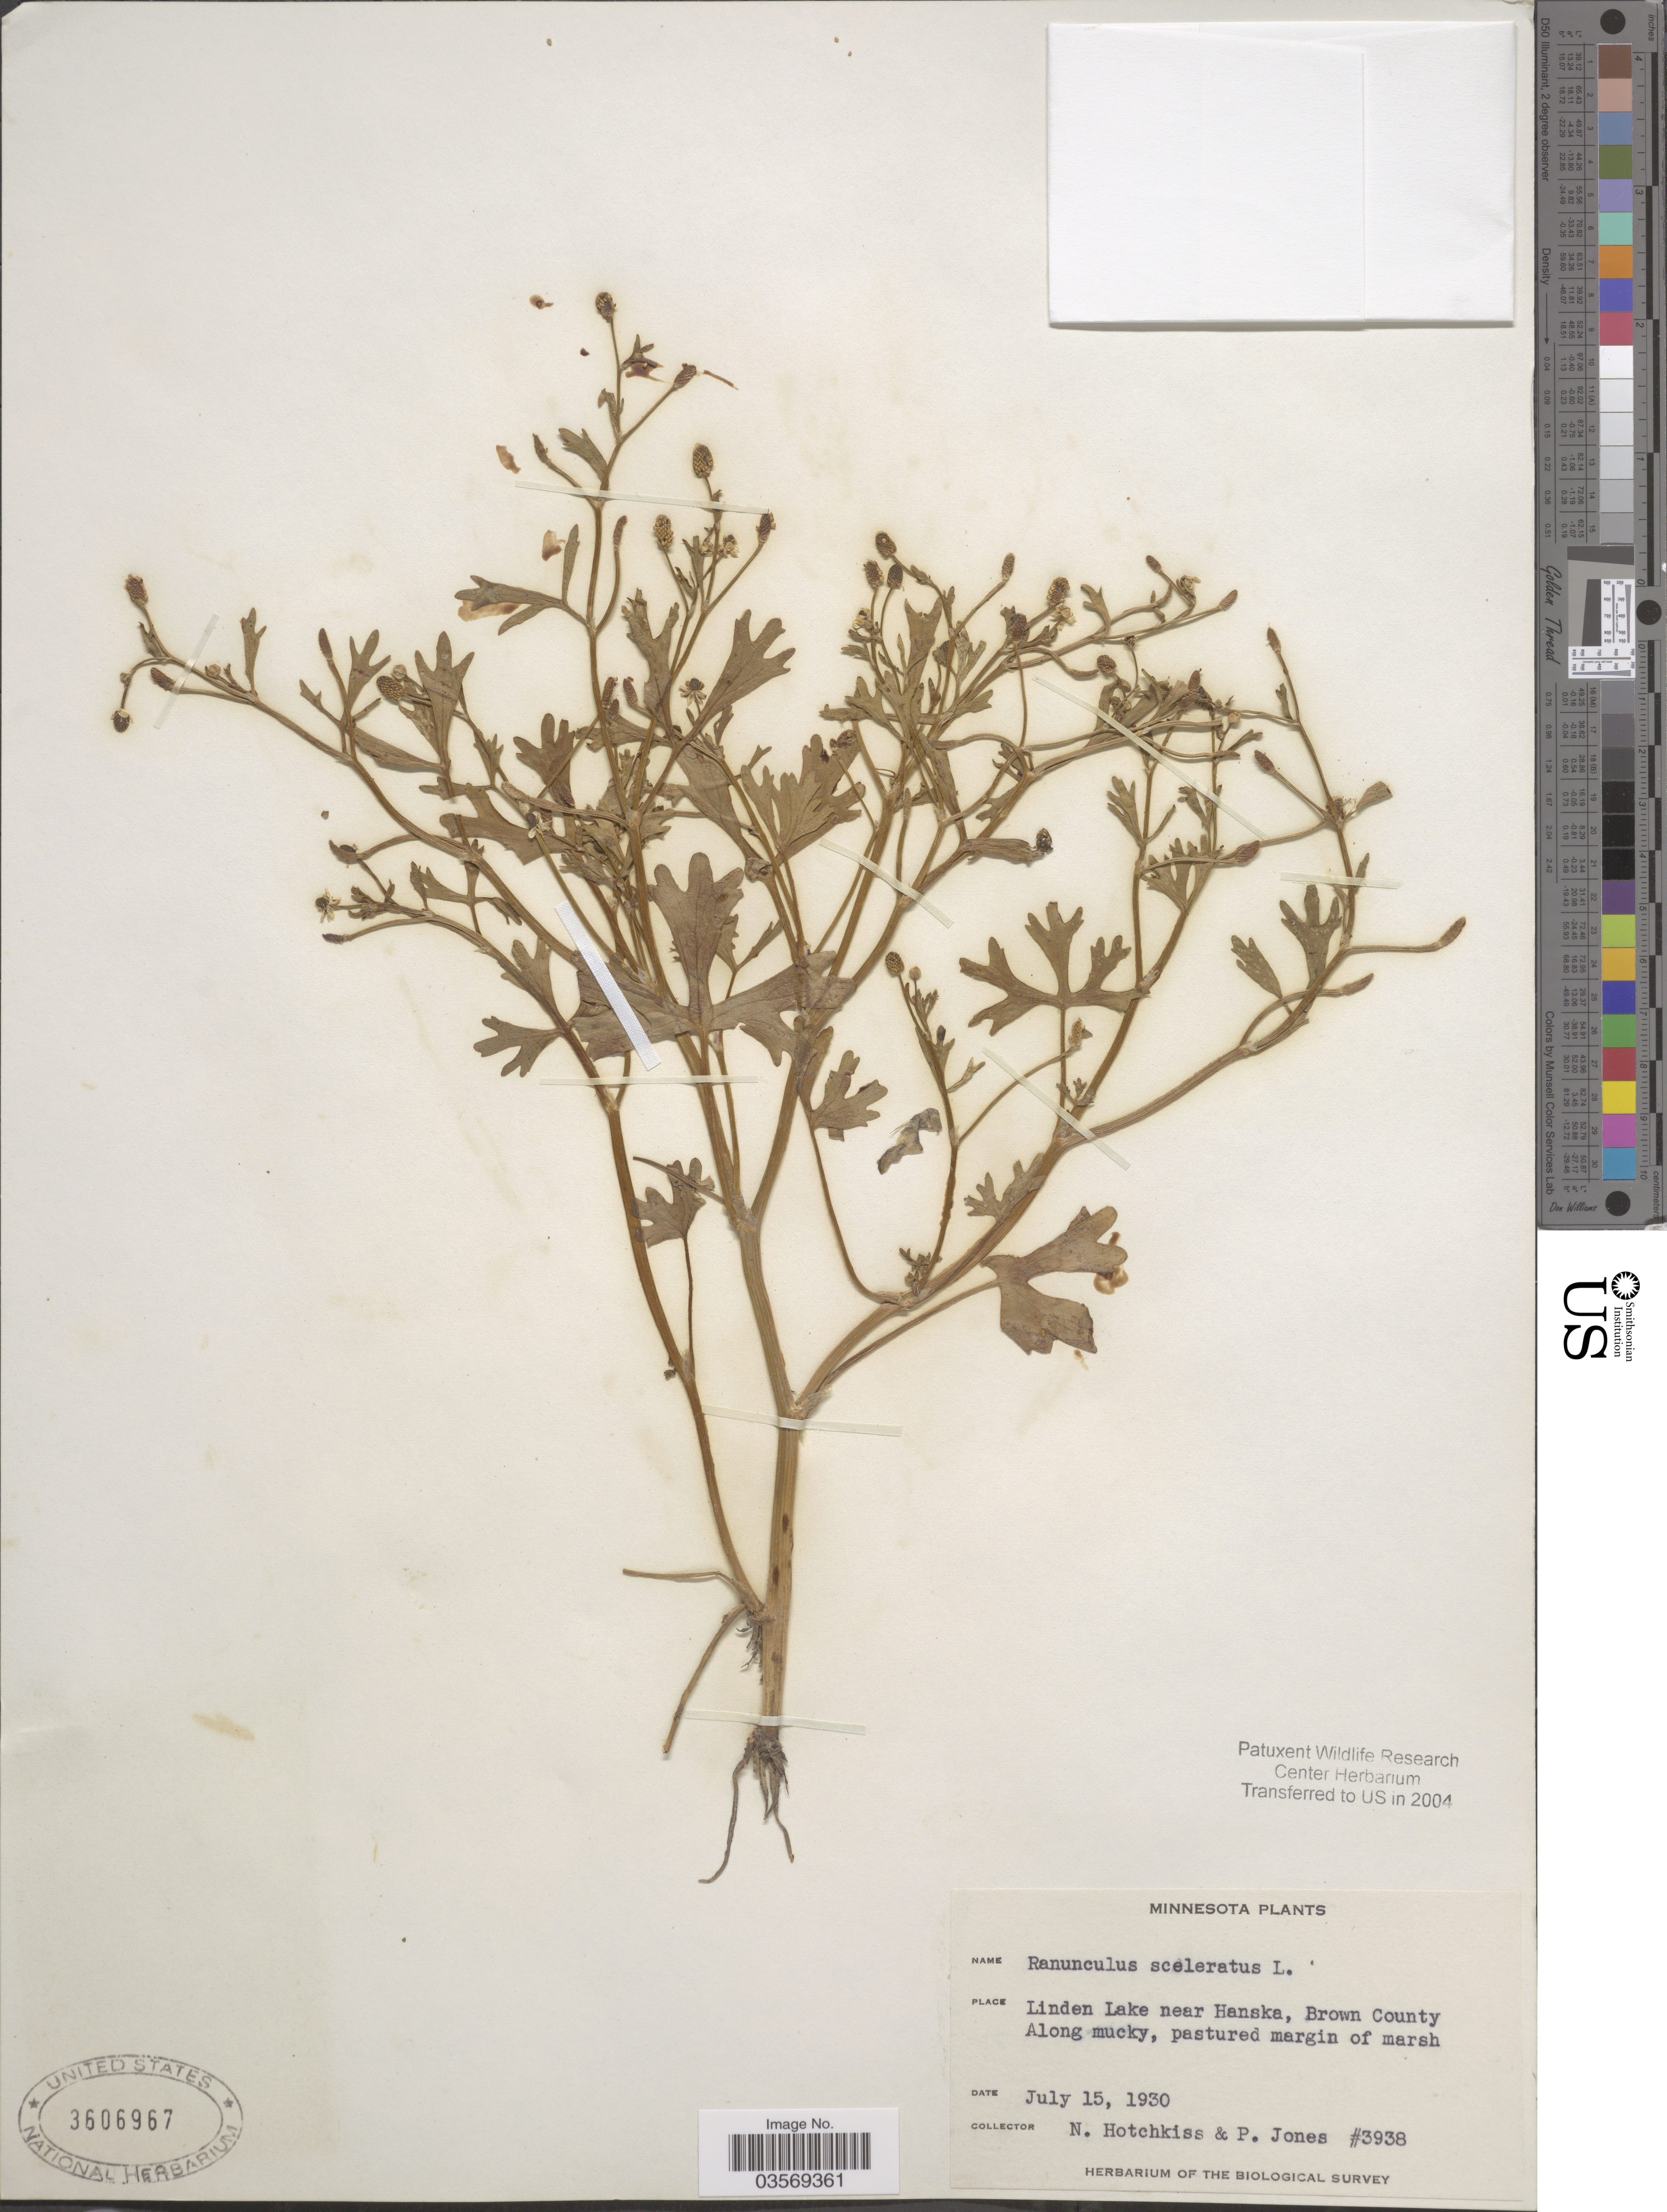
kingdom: Plantae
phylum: Tracheophyta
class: Magnoliopsida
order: Ranunculales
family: Ranunculaceae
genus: Ranunculus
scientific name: Ranunculus sceleratus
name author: L.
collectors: N. Hotchkiss & P. Jones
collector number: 3938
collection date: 1930-07-15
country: United States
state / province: Minnesota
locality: Linden Lake near Hanska, Brown County Along mucky, pastured margin of marsh.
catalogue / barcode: US 3606967